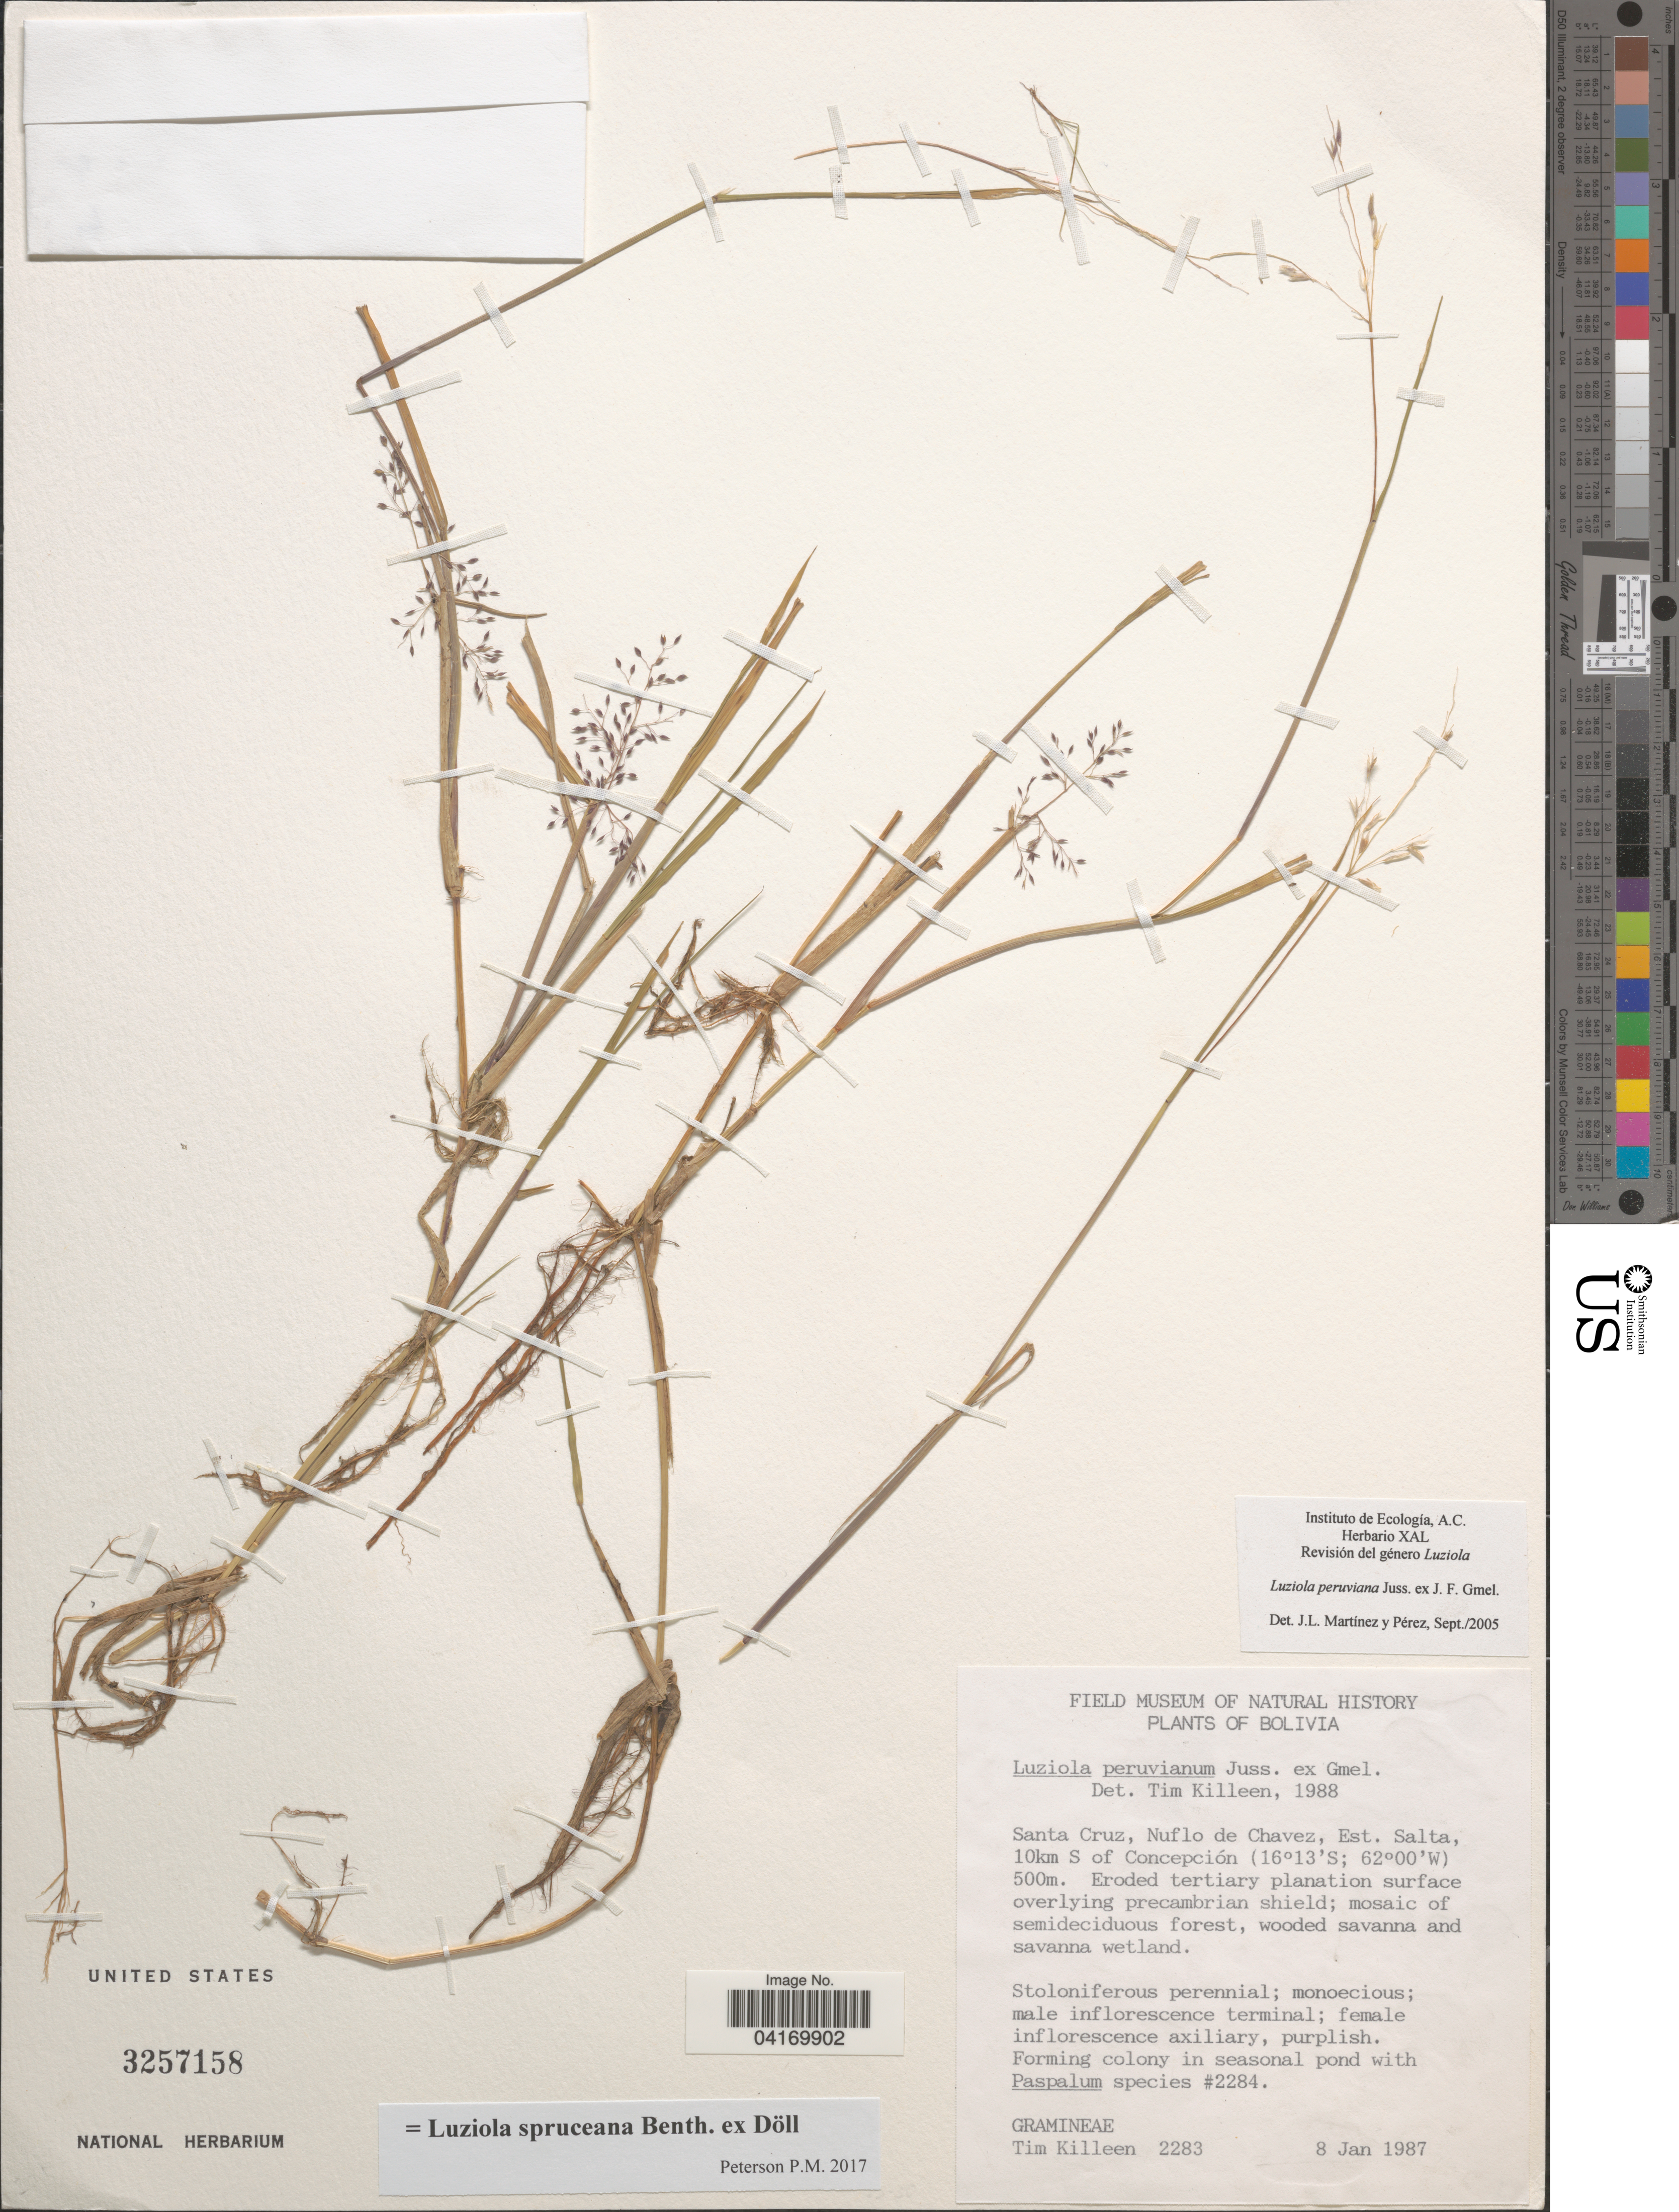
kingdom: Plantae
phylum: Tracheophyta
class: Liliopsida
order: Poales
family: Poaceae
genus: Luziola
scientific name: Luziola spruceana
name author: Benth. ex Döll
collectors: T. J. Killeen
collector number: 2283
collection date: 1987-01-08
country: Bolivia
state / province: Santa Cruz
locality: Nuflo de Chavez, Est. Salta, 10km S of Concepción.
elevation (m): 500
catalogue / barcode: US 3257158